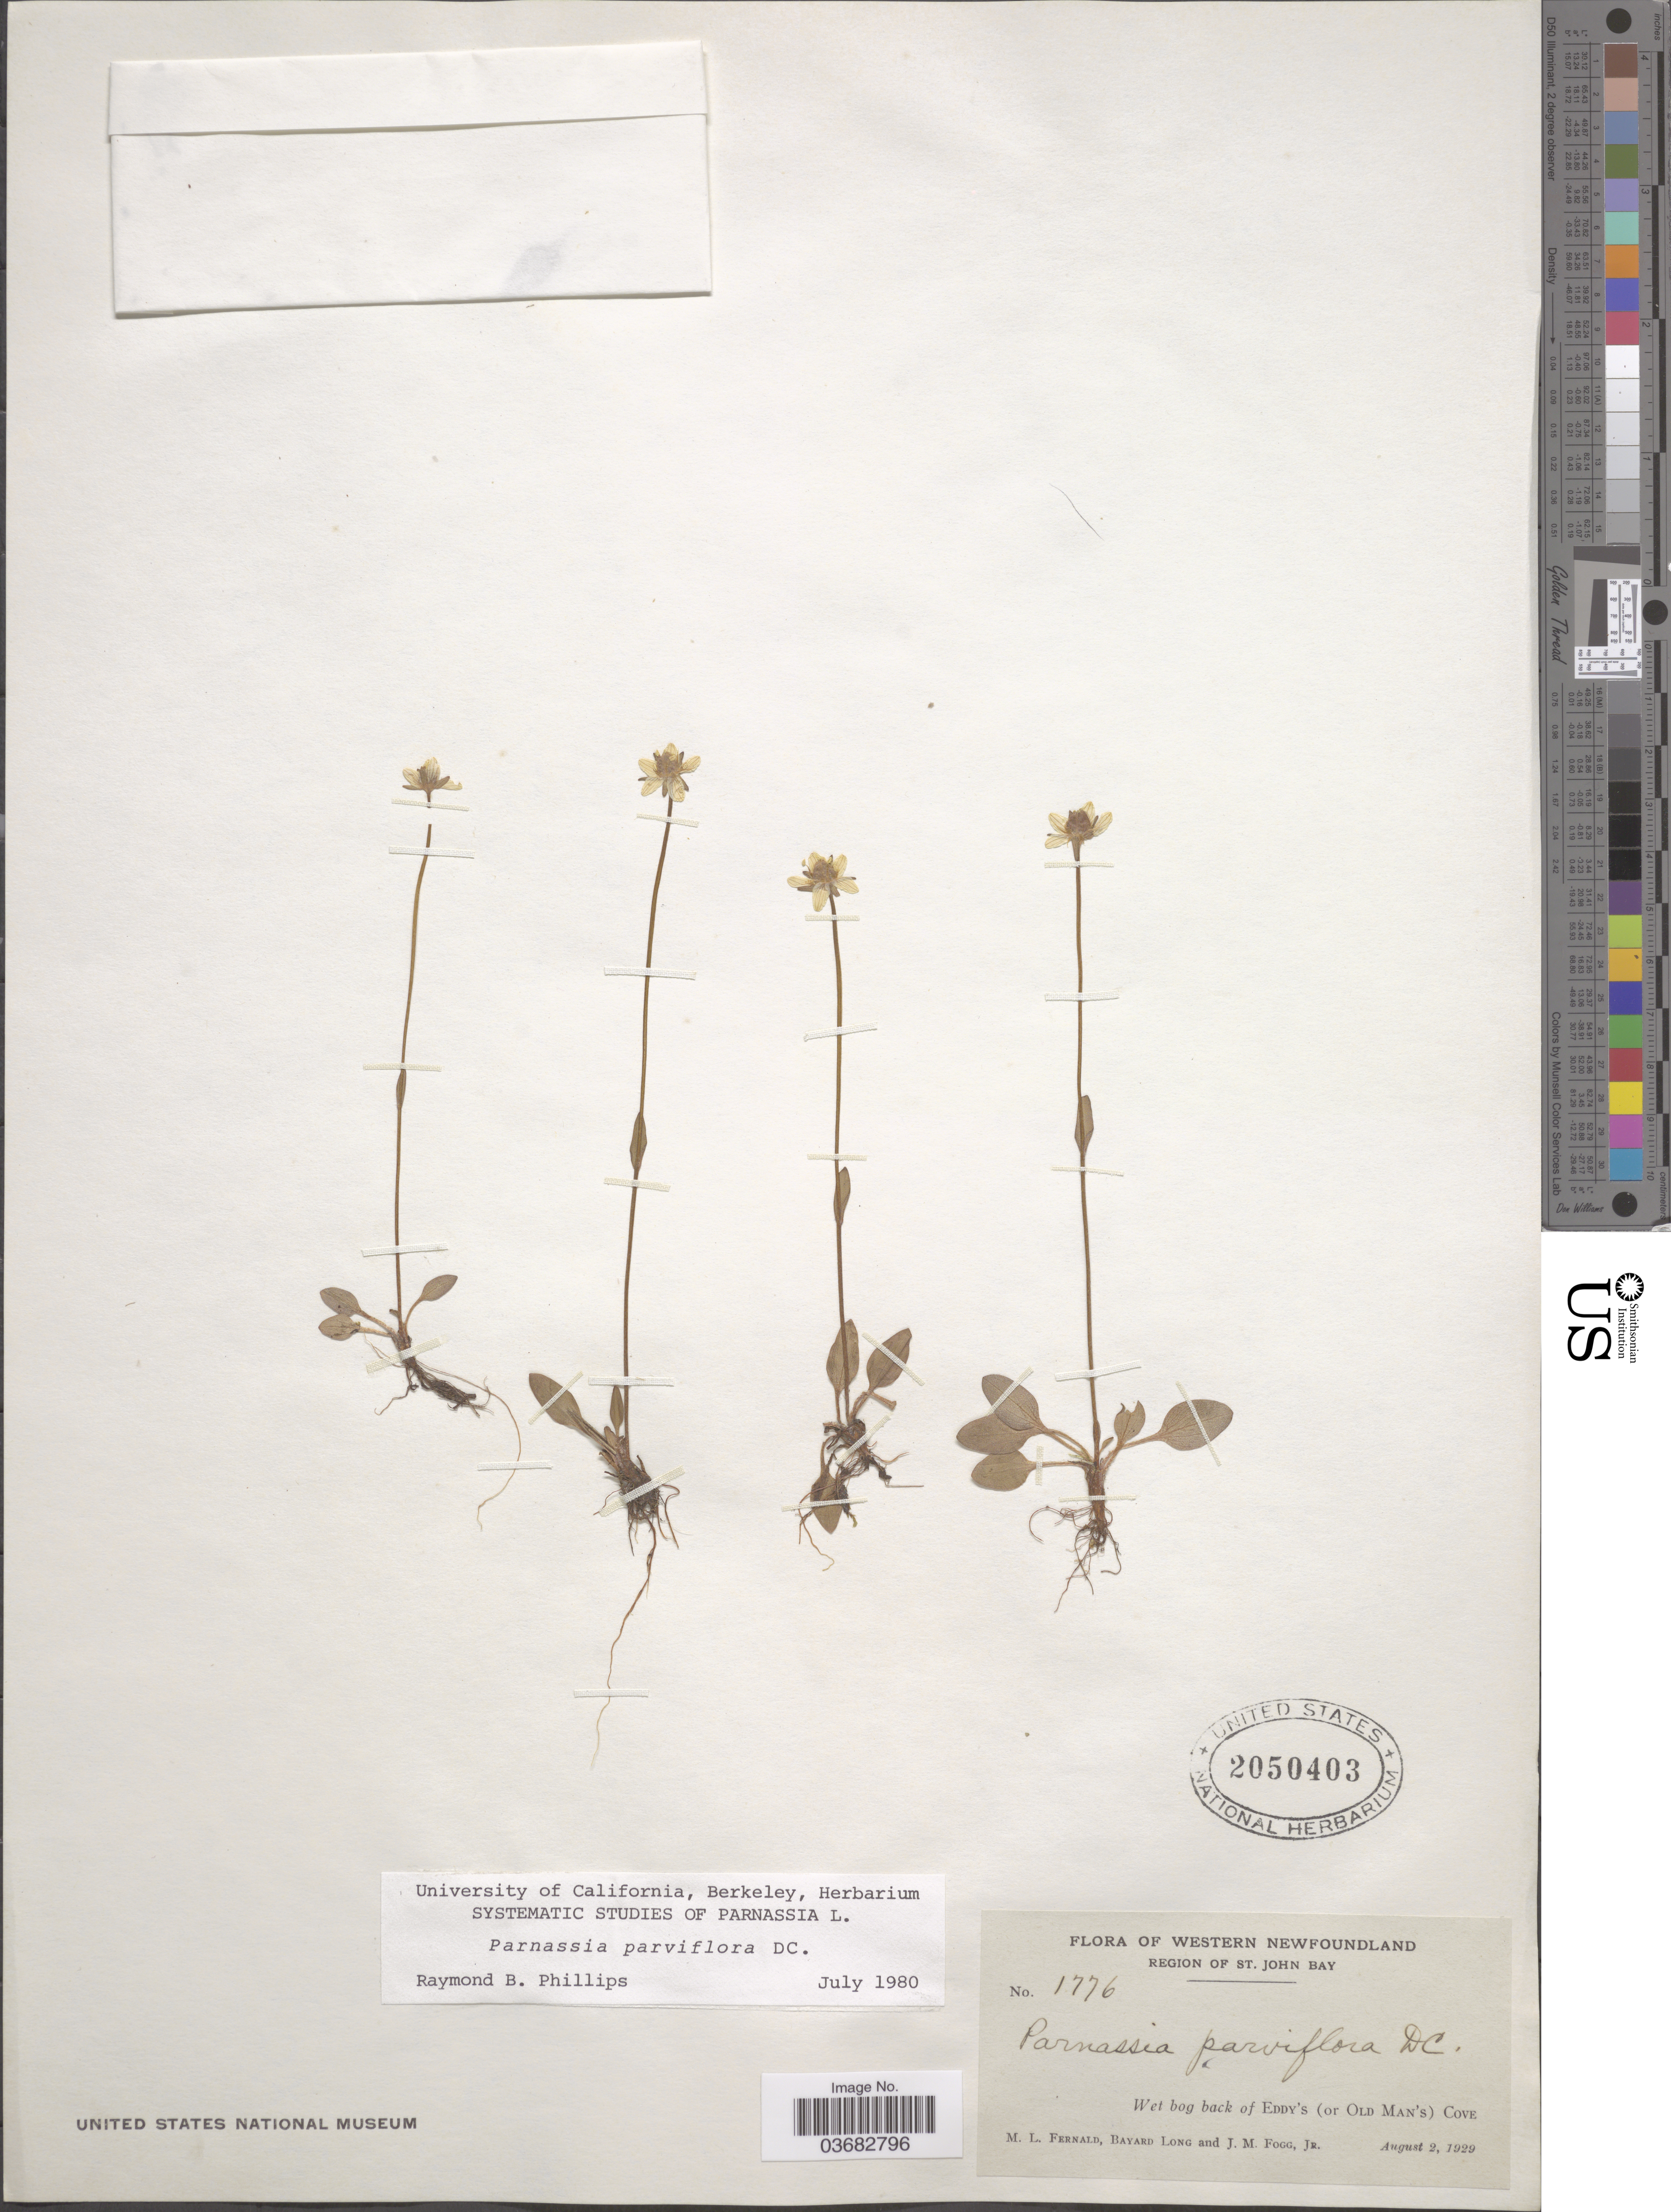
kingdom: Plantae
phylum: Tracheophyta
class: Magnoliopsida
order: Celastrales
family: Parnassiaceae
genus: Parnassia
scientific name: Parnassia parviflora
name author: DC.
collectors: M. L. Fernald, B. Long & J. Fogg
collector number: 1776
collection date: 1929-08-02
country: Canada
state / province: Newfoundland and Labrador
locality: Western Newfoundland. Region of St. John Bay. Wet bog back of Eddy's (or Old Man's) Cove.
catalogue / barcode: US 2050403